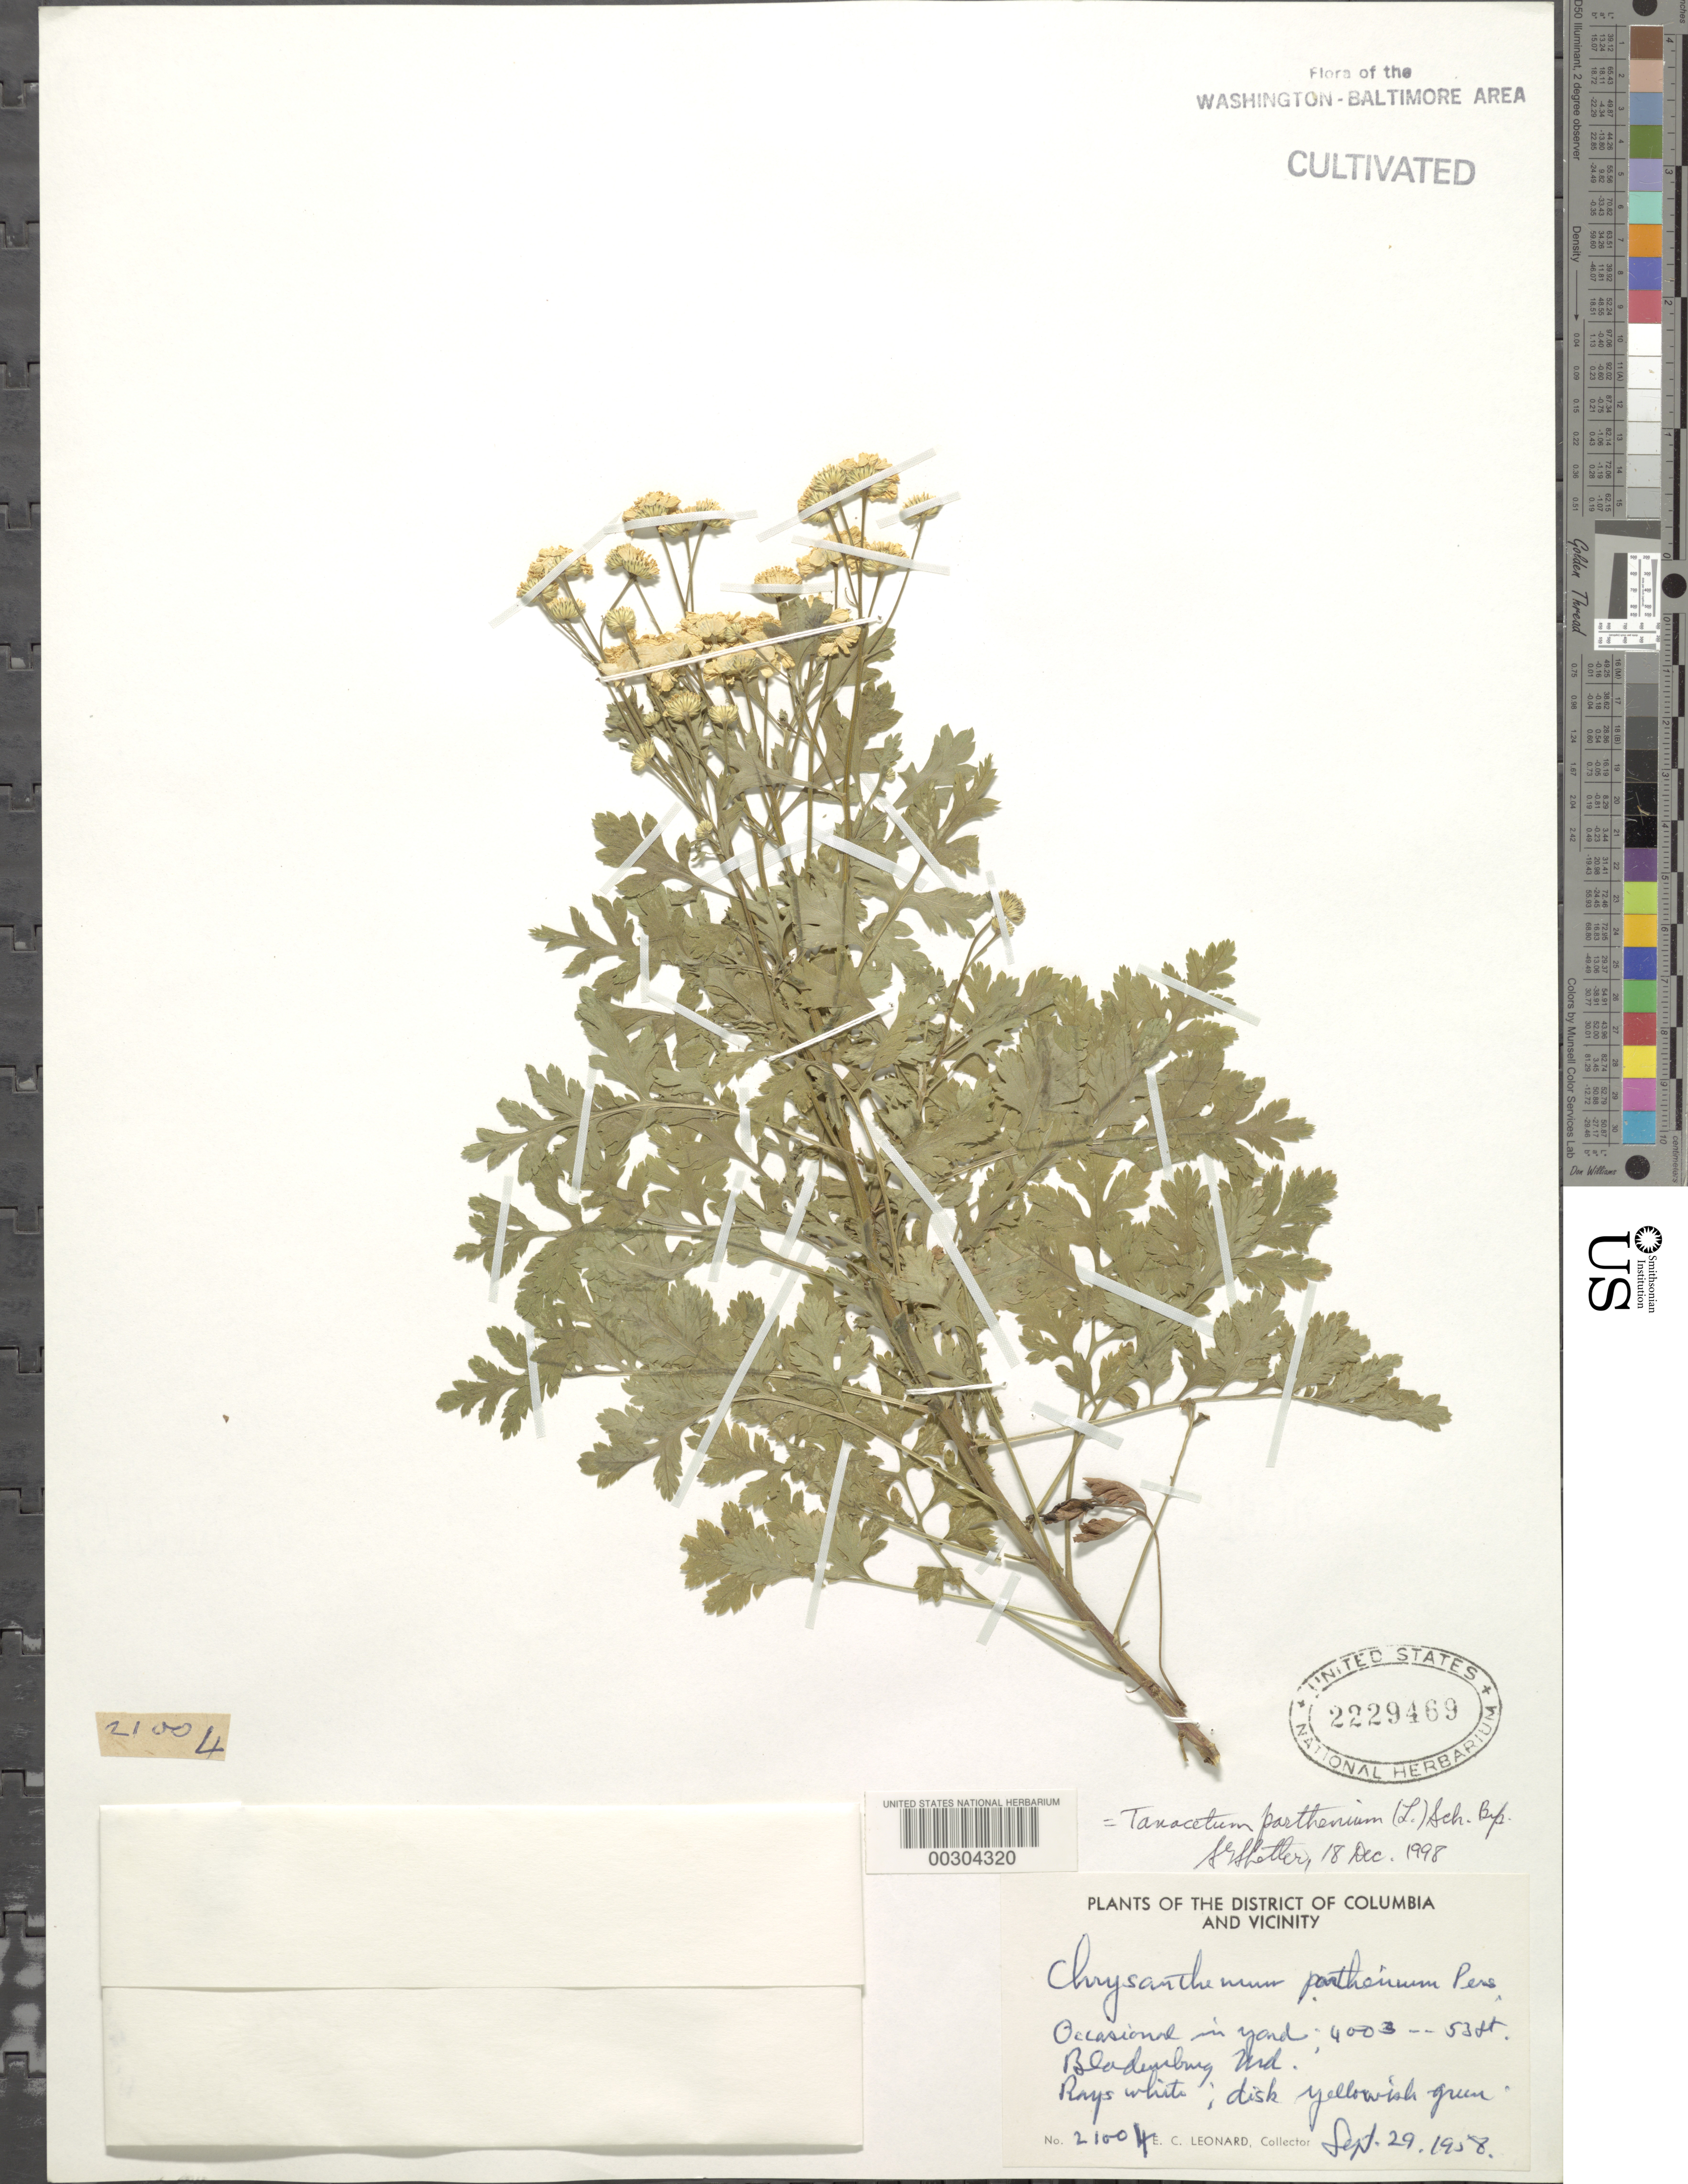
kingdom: Plantae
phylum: Tracheophyta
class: Magnoliopsida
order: Asterales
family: Asteraceae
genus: Tanacetum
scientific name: Tanacetum parthenium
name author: (L.) Sch. Bip.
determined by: Shetler, Stanwyn G., (US), NMNH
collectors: E. C. Leonard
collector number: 21004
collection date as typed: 29 Sep 1958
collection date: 1958-09-29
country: United States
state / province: Maryland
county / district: Prince George's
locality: Bladensburg, 4003 53 St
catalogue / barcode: US 2229469